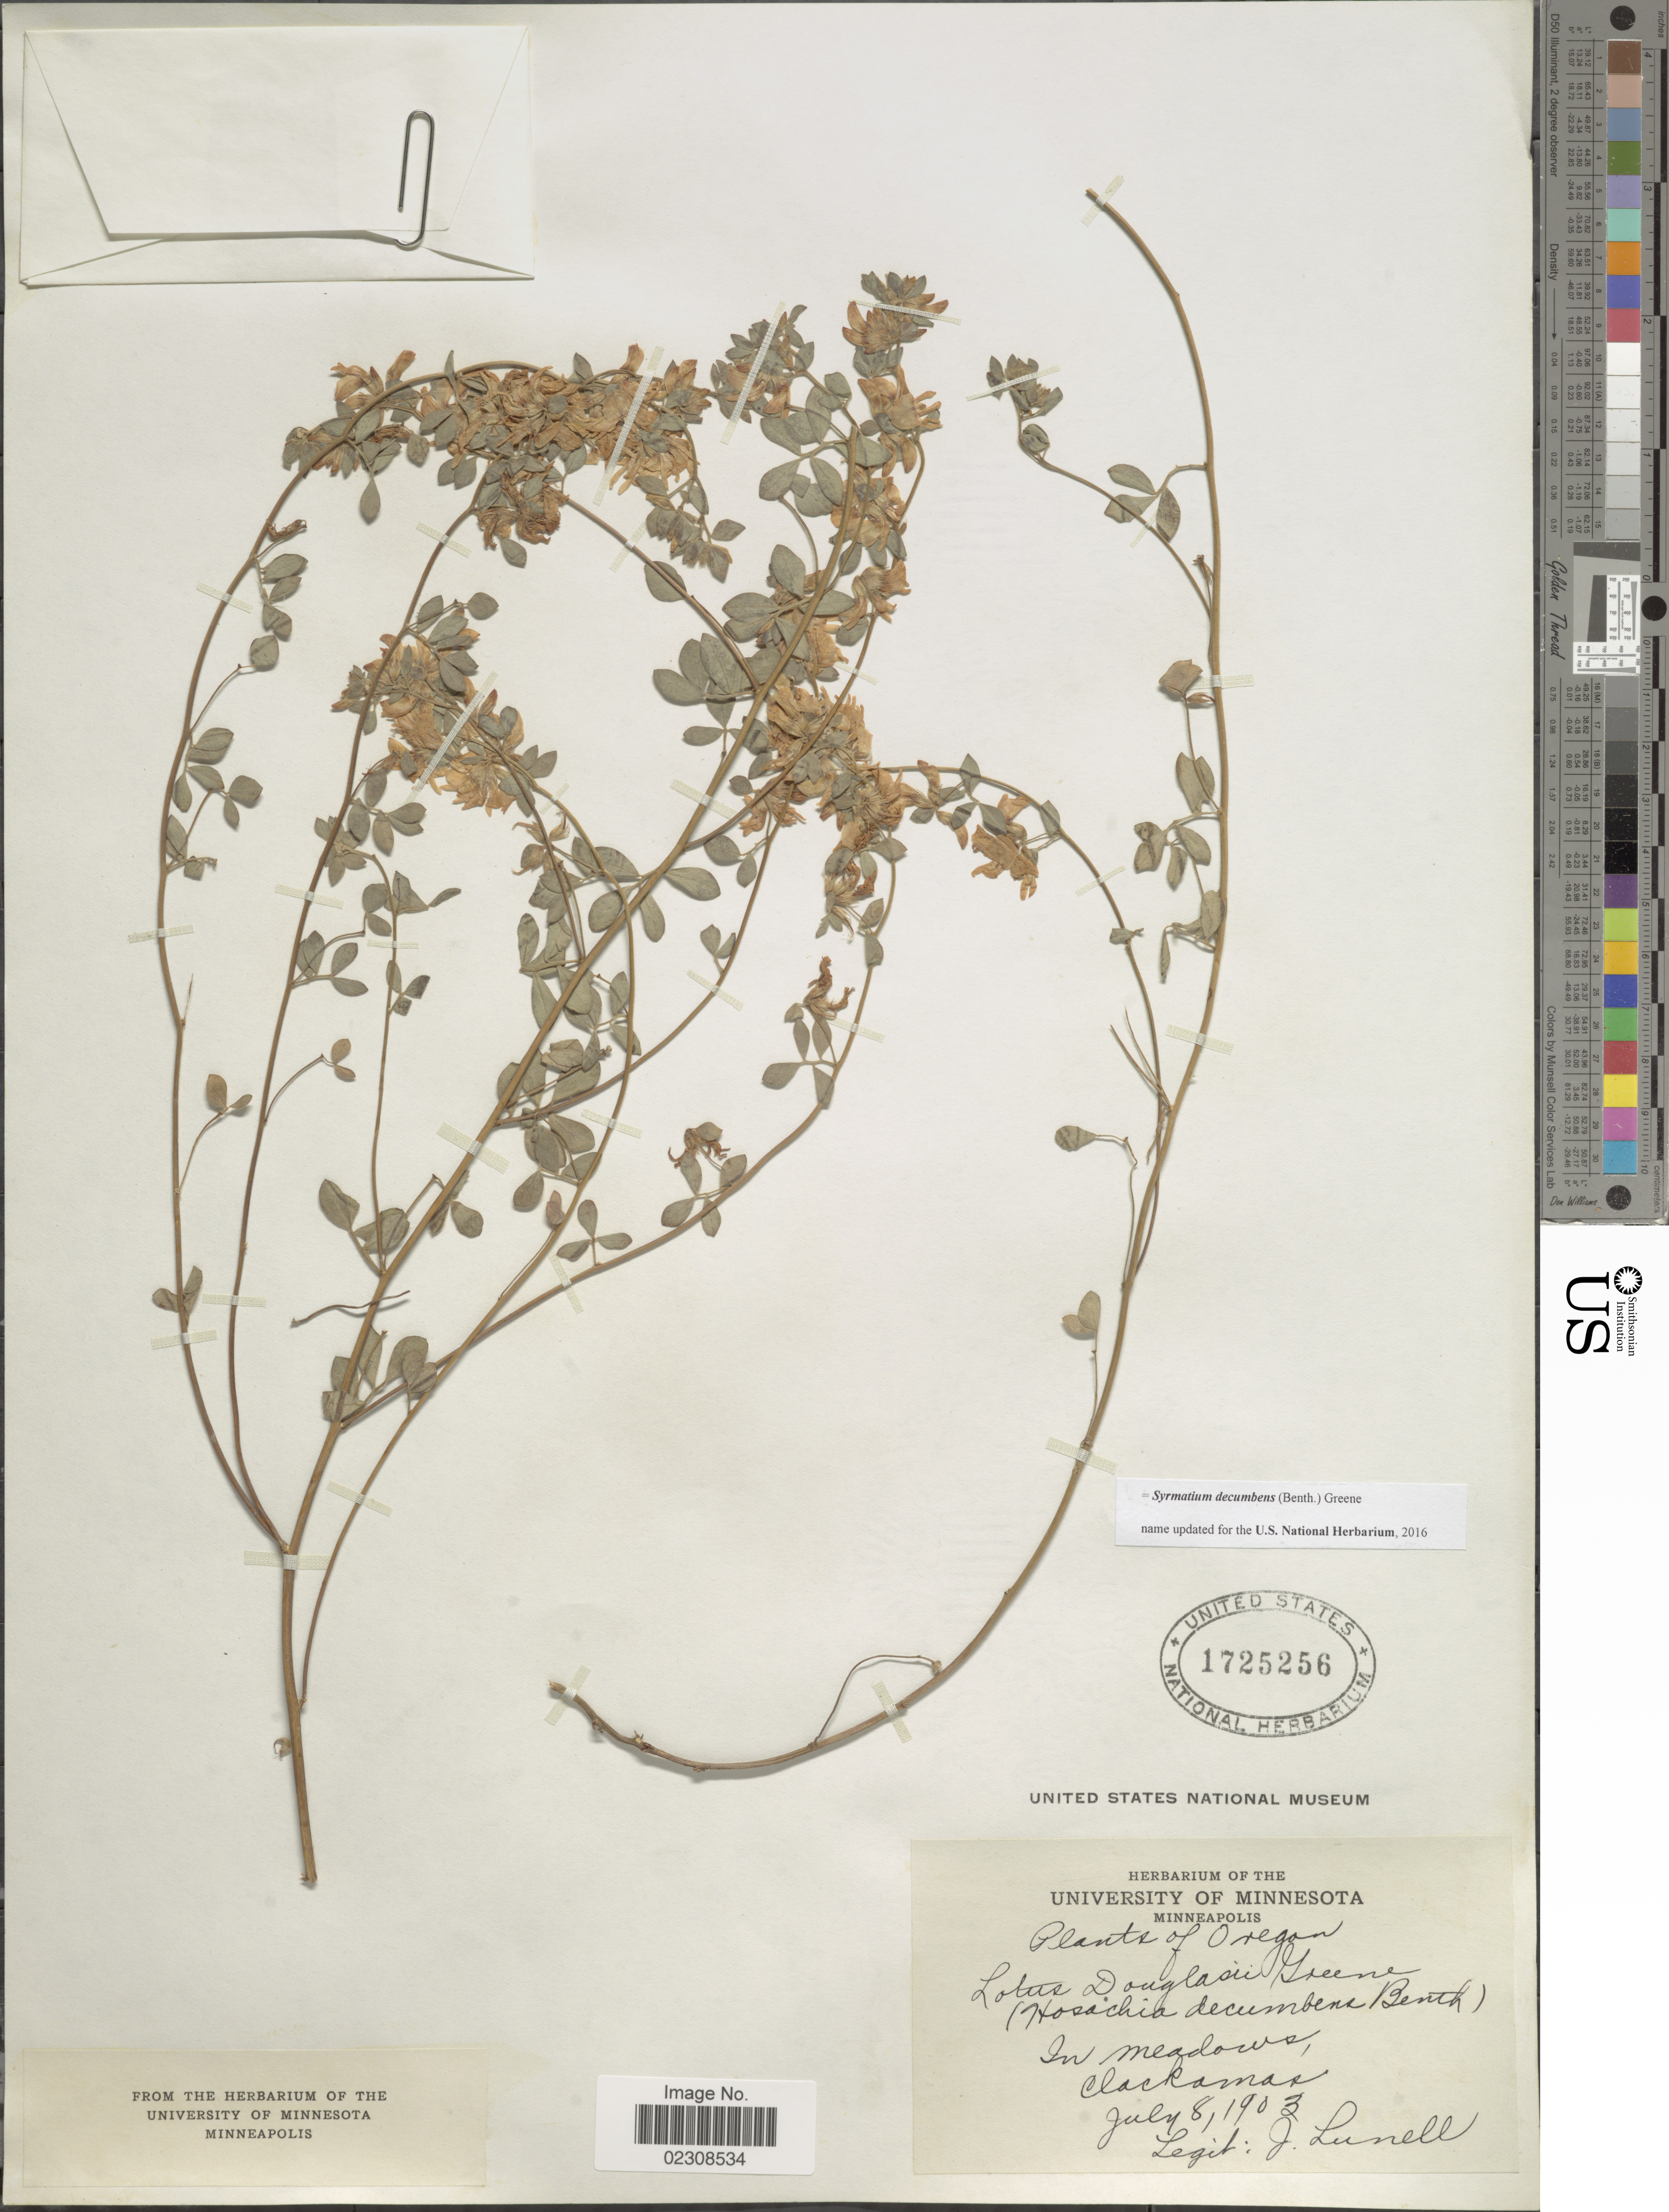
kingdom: Plantae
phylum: Tracheophyta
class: Magnoliopsida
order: Fabales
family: Fabaceae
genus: Syrmatium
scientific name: Syrmatium decumbens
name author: (Benth.) Greene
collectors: J. Lunell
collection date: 1903-07-08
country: United States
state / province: Oregon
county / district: Clackamas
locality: In meadows, Clackamas.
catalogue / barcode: US 1725256